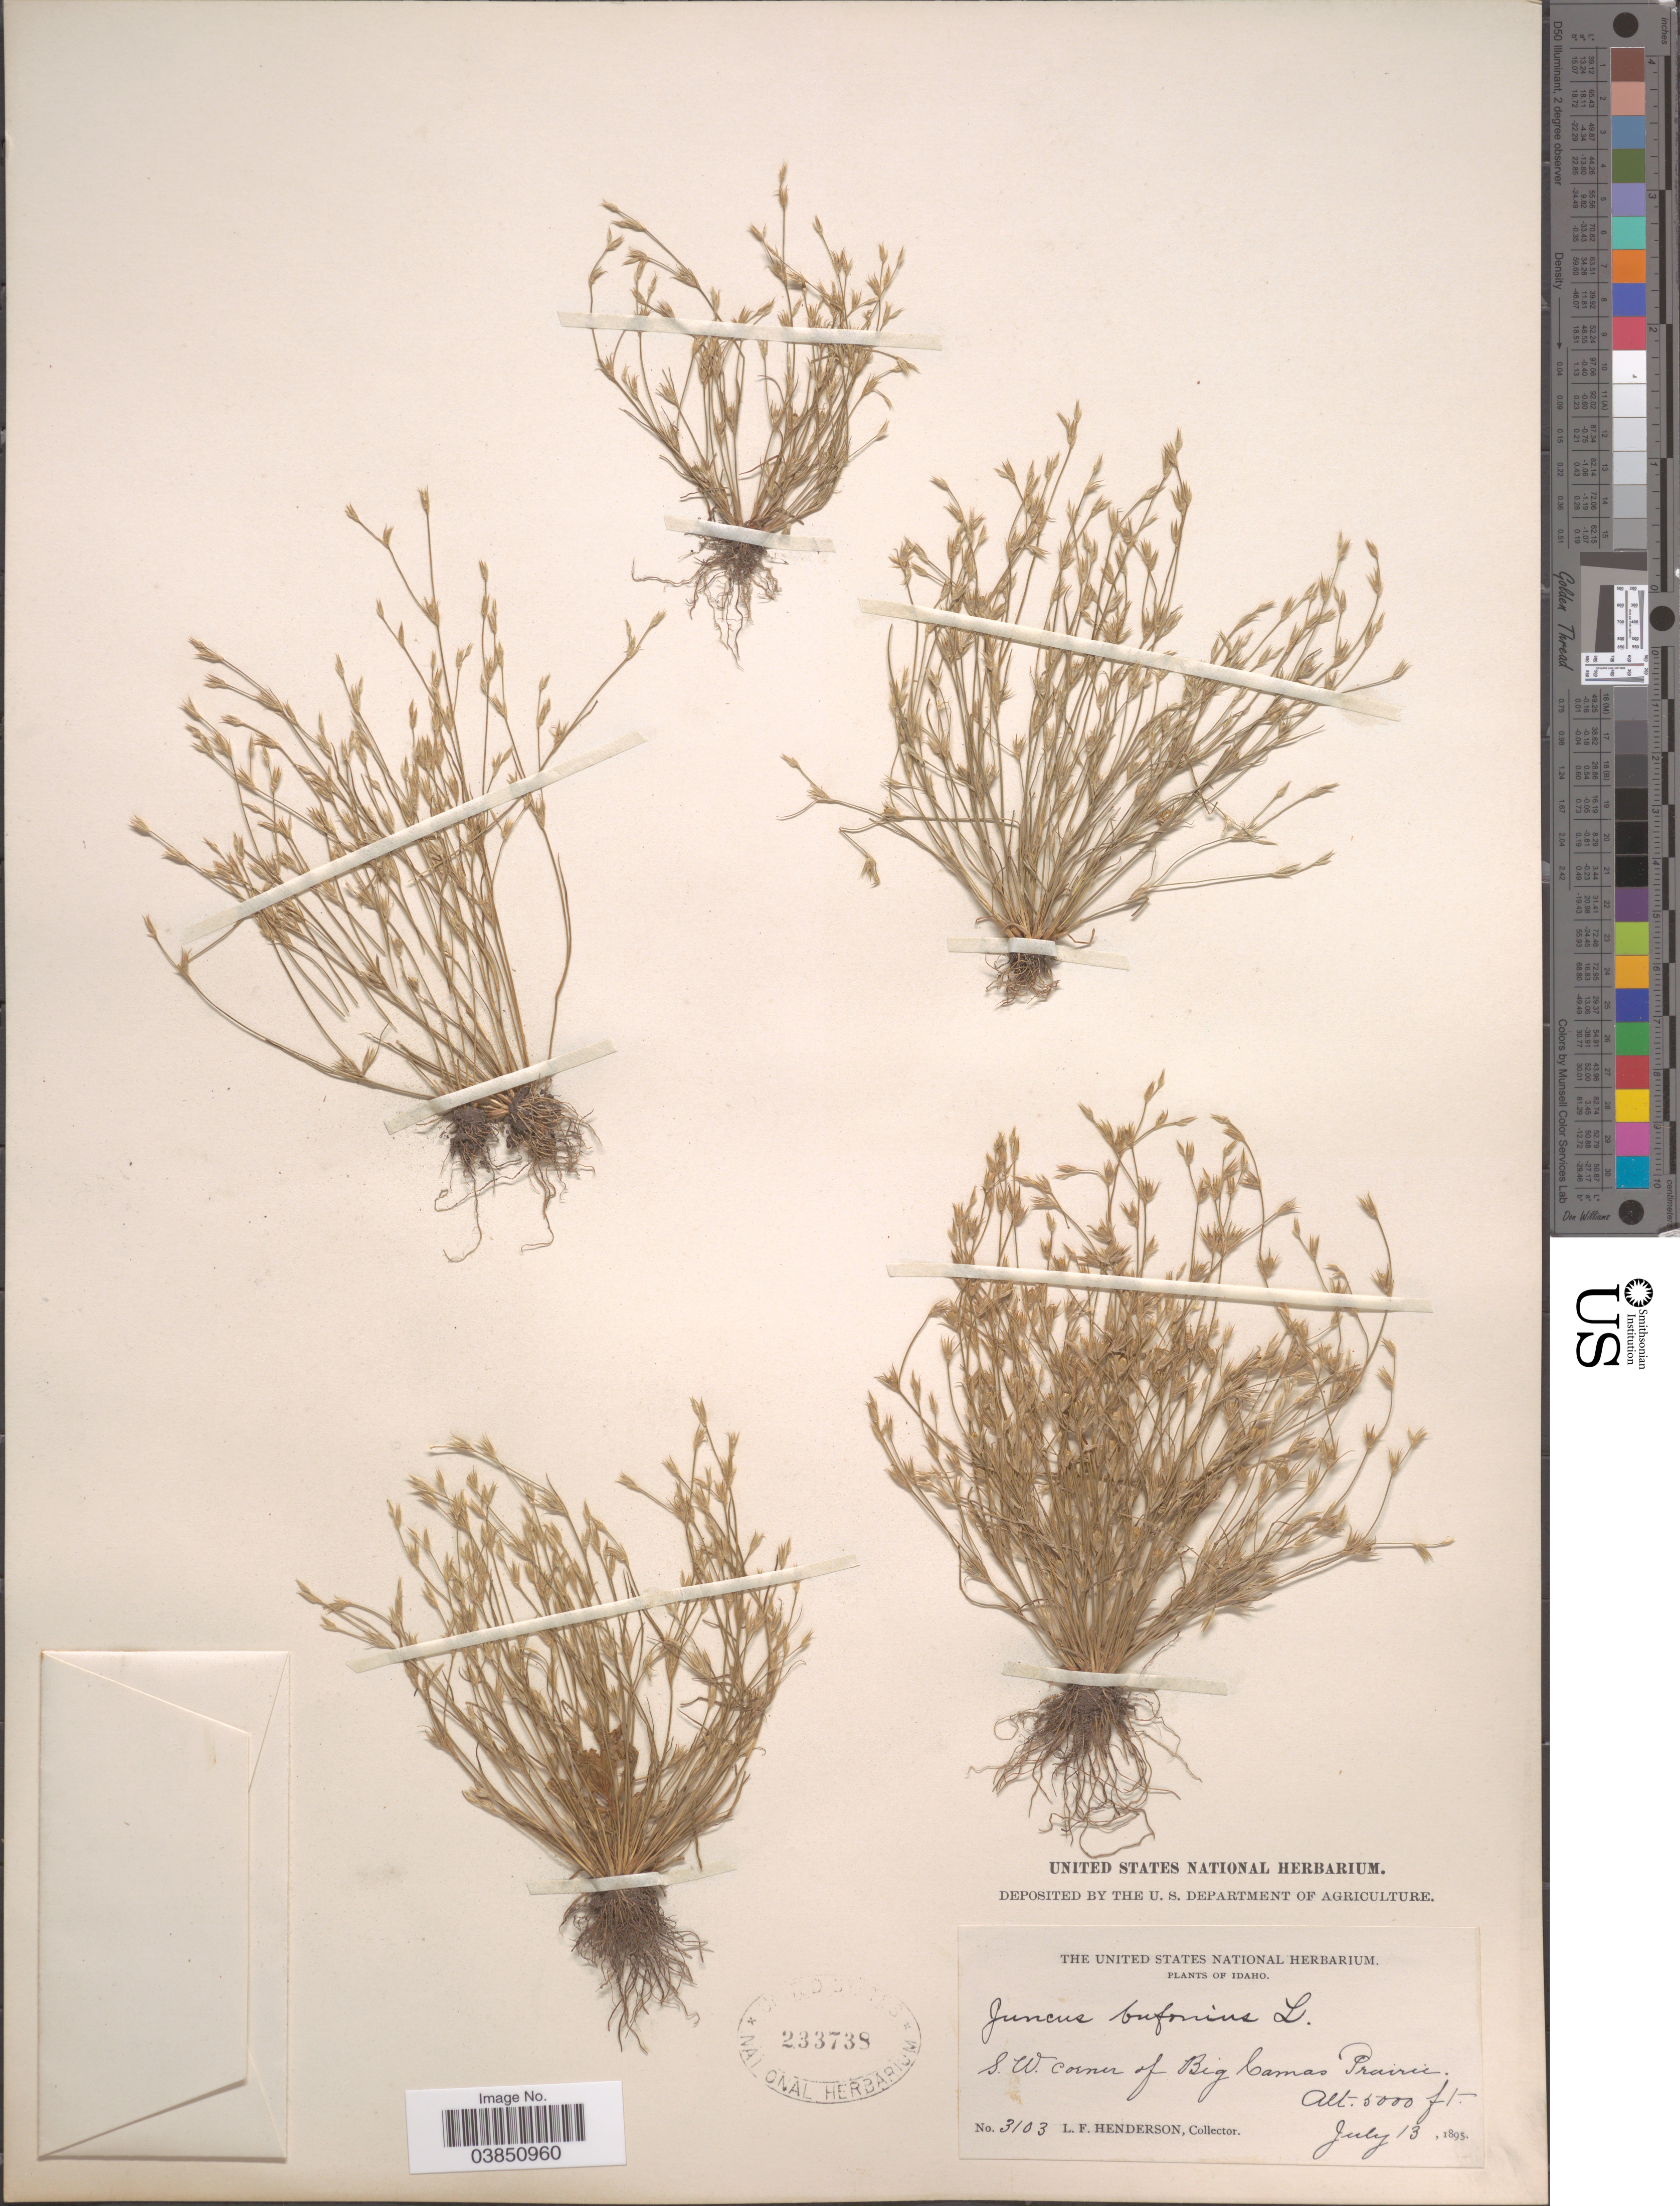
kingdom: Plantae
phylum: Tracheophyta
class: Liliopsida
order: Poales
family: Juncaceae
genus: Juncus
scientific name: Juncus bufonius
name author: L.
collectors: L. Henderson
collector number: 3103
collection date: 1895-07-13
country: United States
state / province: Idaho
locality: S. W. corner of Big Camas Prairie.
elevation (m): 1524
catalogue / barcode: US 233738